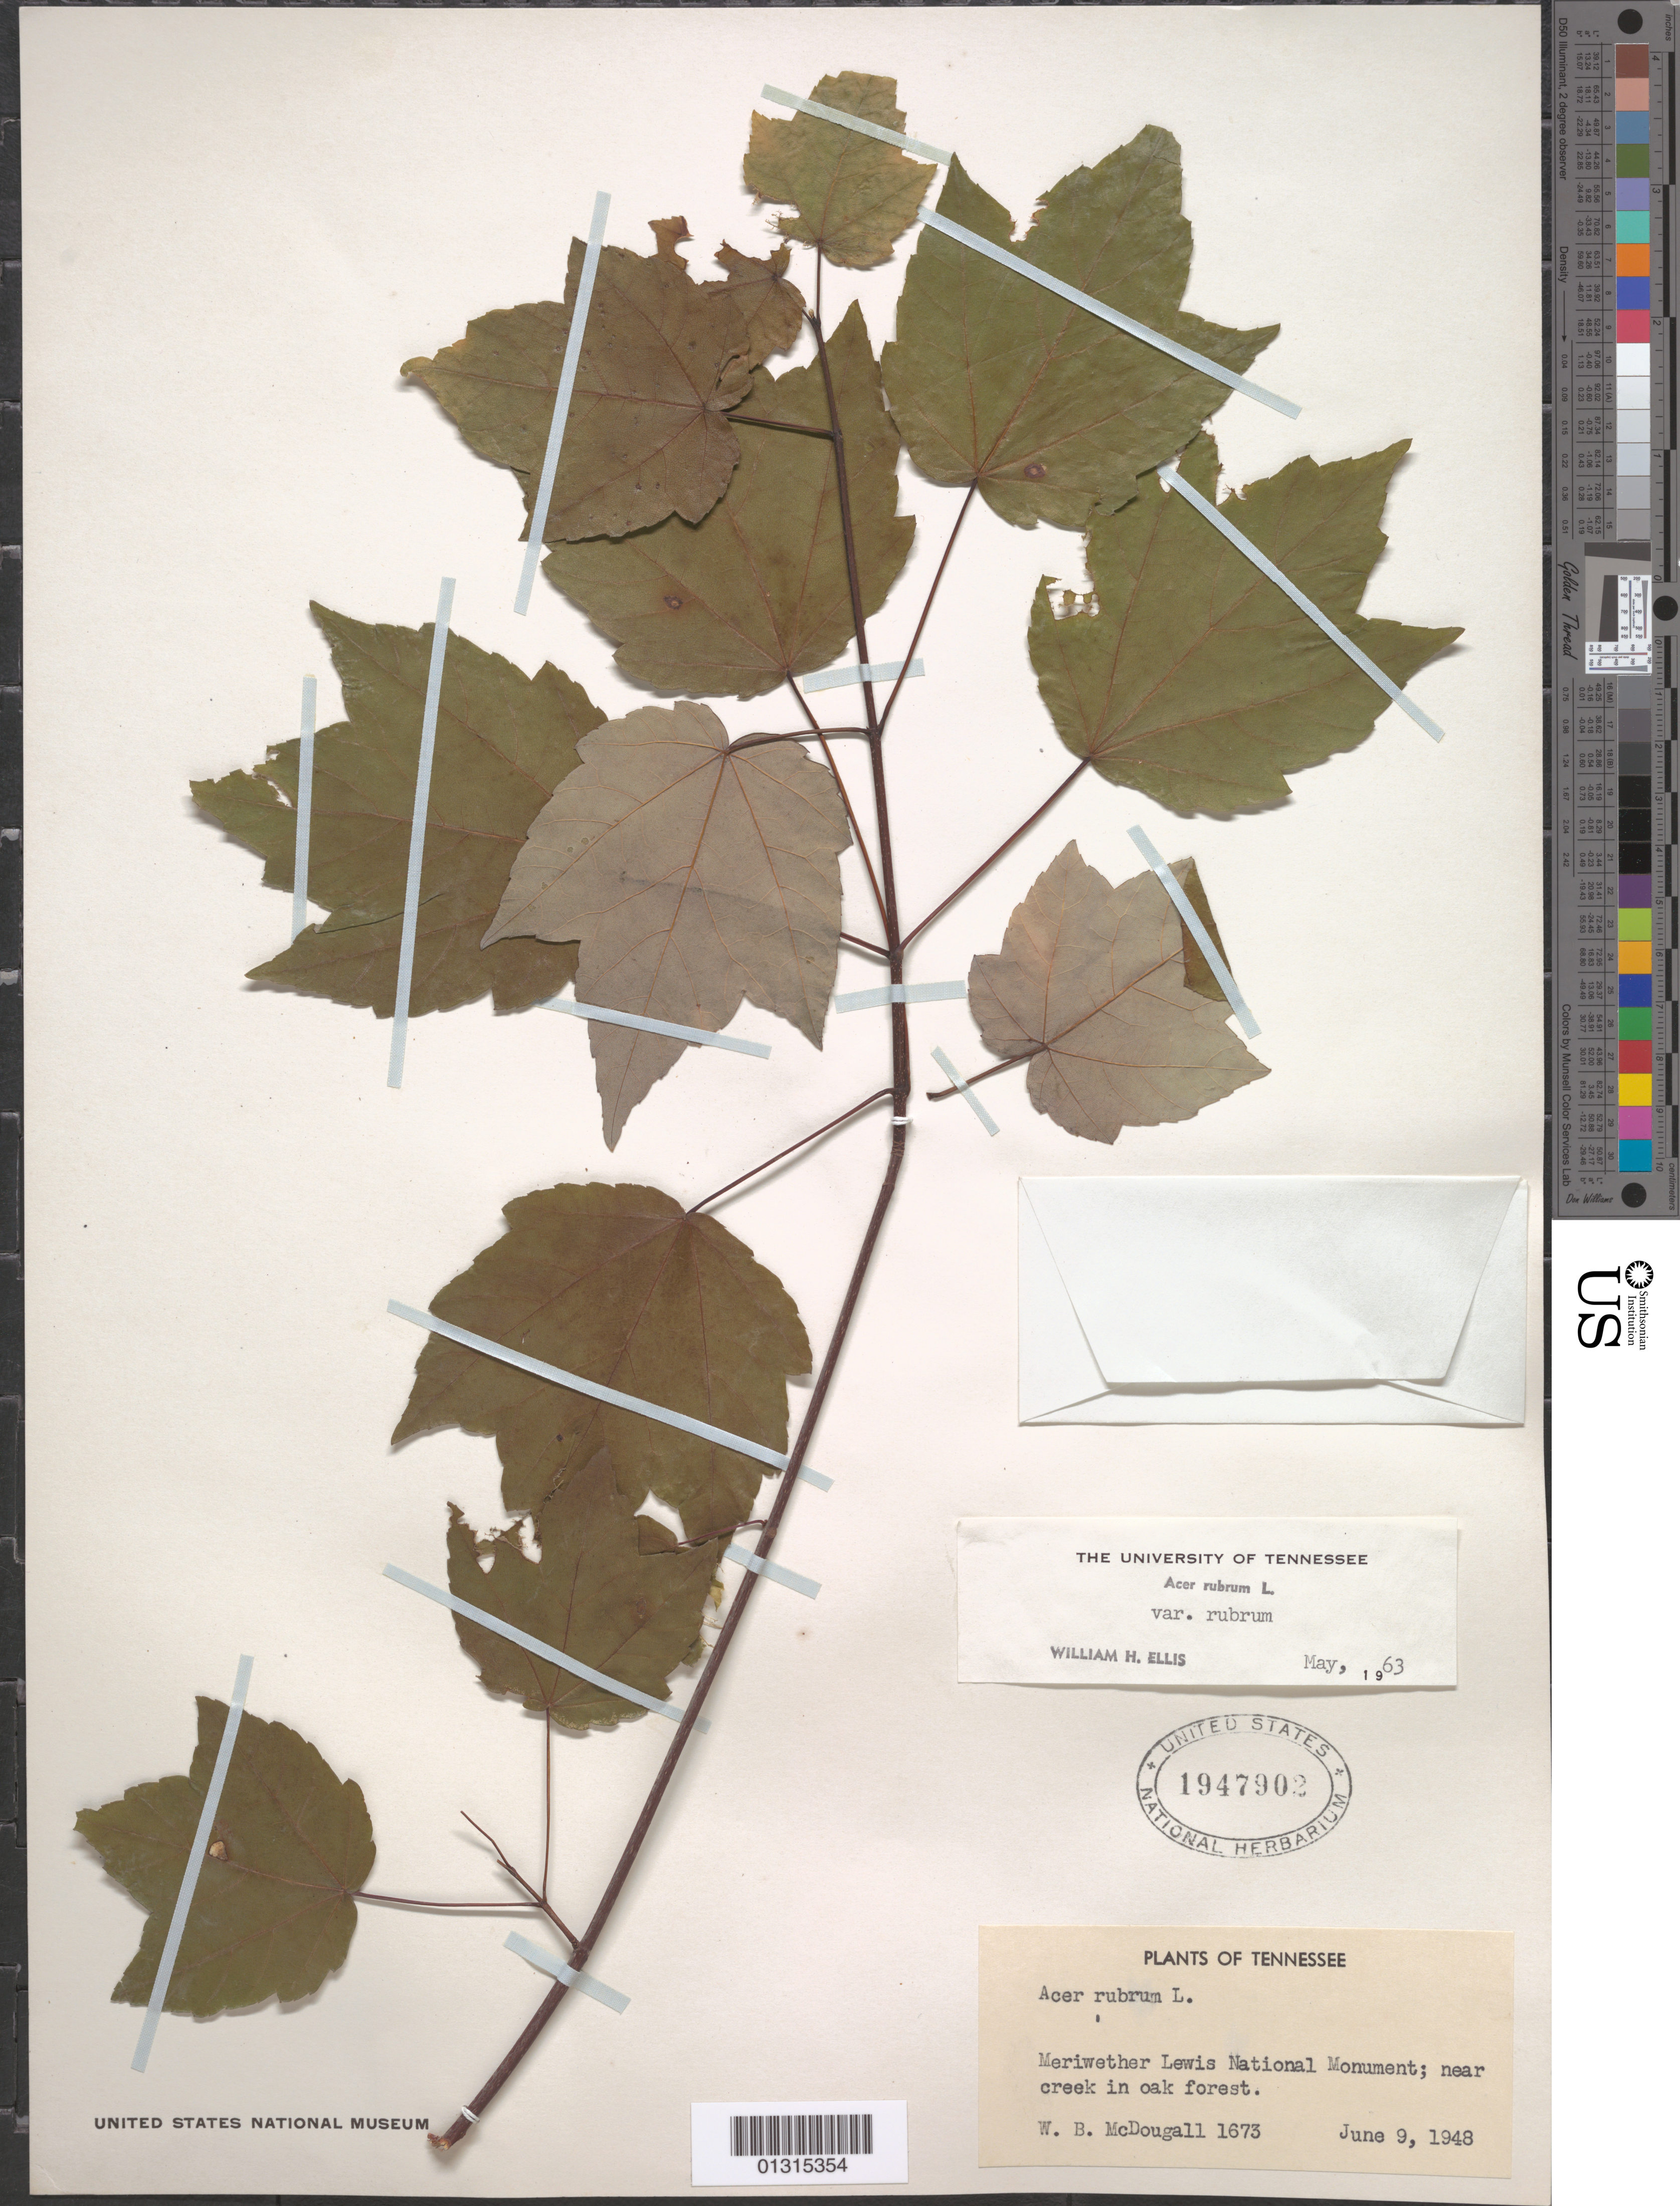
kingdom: Plantae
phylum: Tracheophyta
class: Magnoliopsida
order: Sapindales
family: Sapindaceae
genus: Acer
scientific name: Acer rubrum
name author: L.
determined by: Ellis, W. H.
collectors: W. B. McDougall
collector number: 1673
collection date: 1948-06-09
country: United States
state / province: Tennessee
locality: Meriwether Lewis National Monument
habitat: Near creek in oak forest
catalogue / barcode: US 1947902